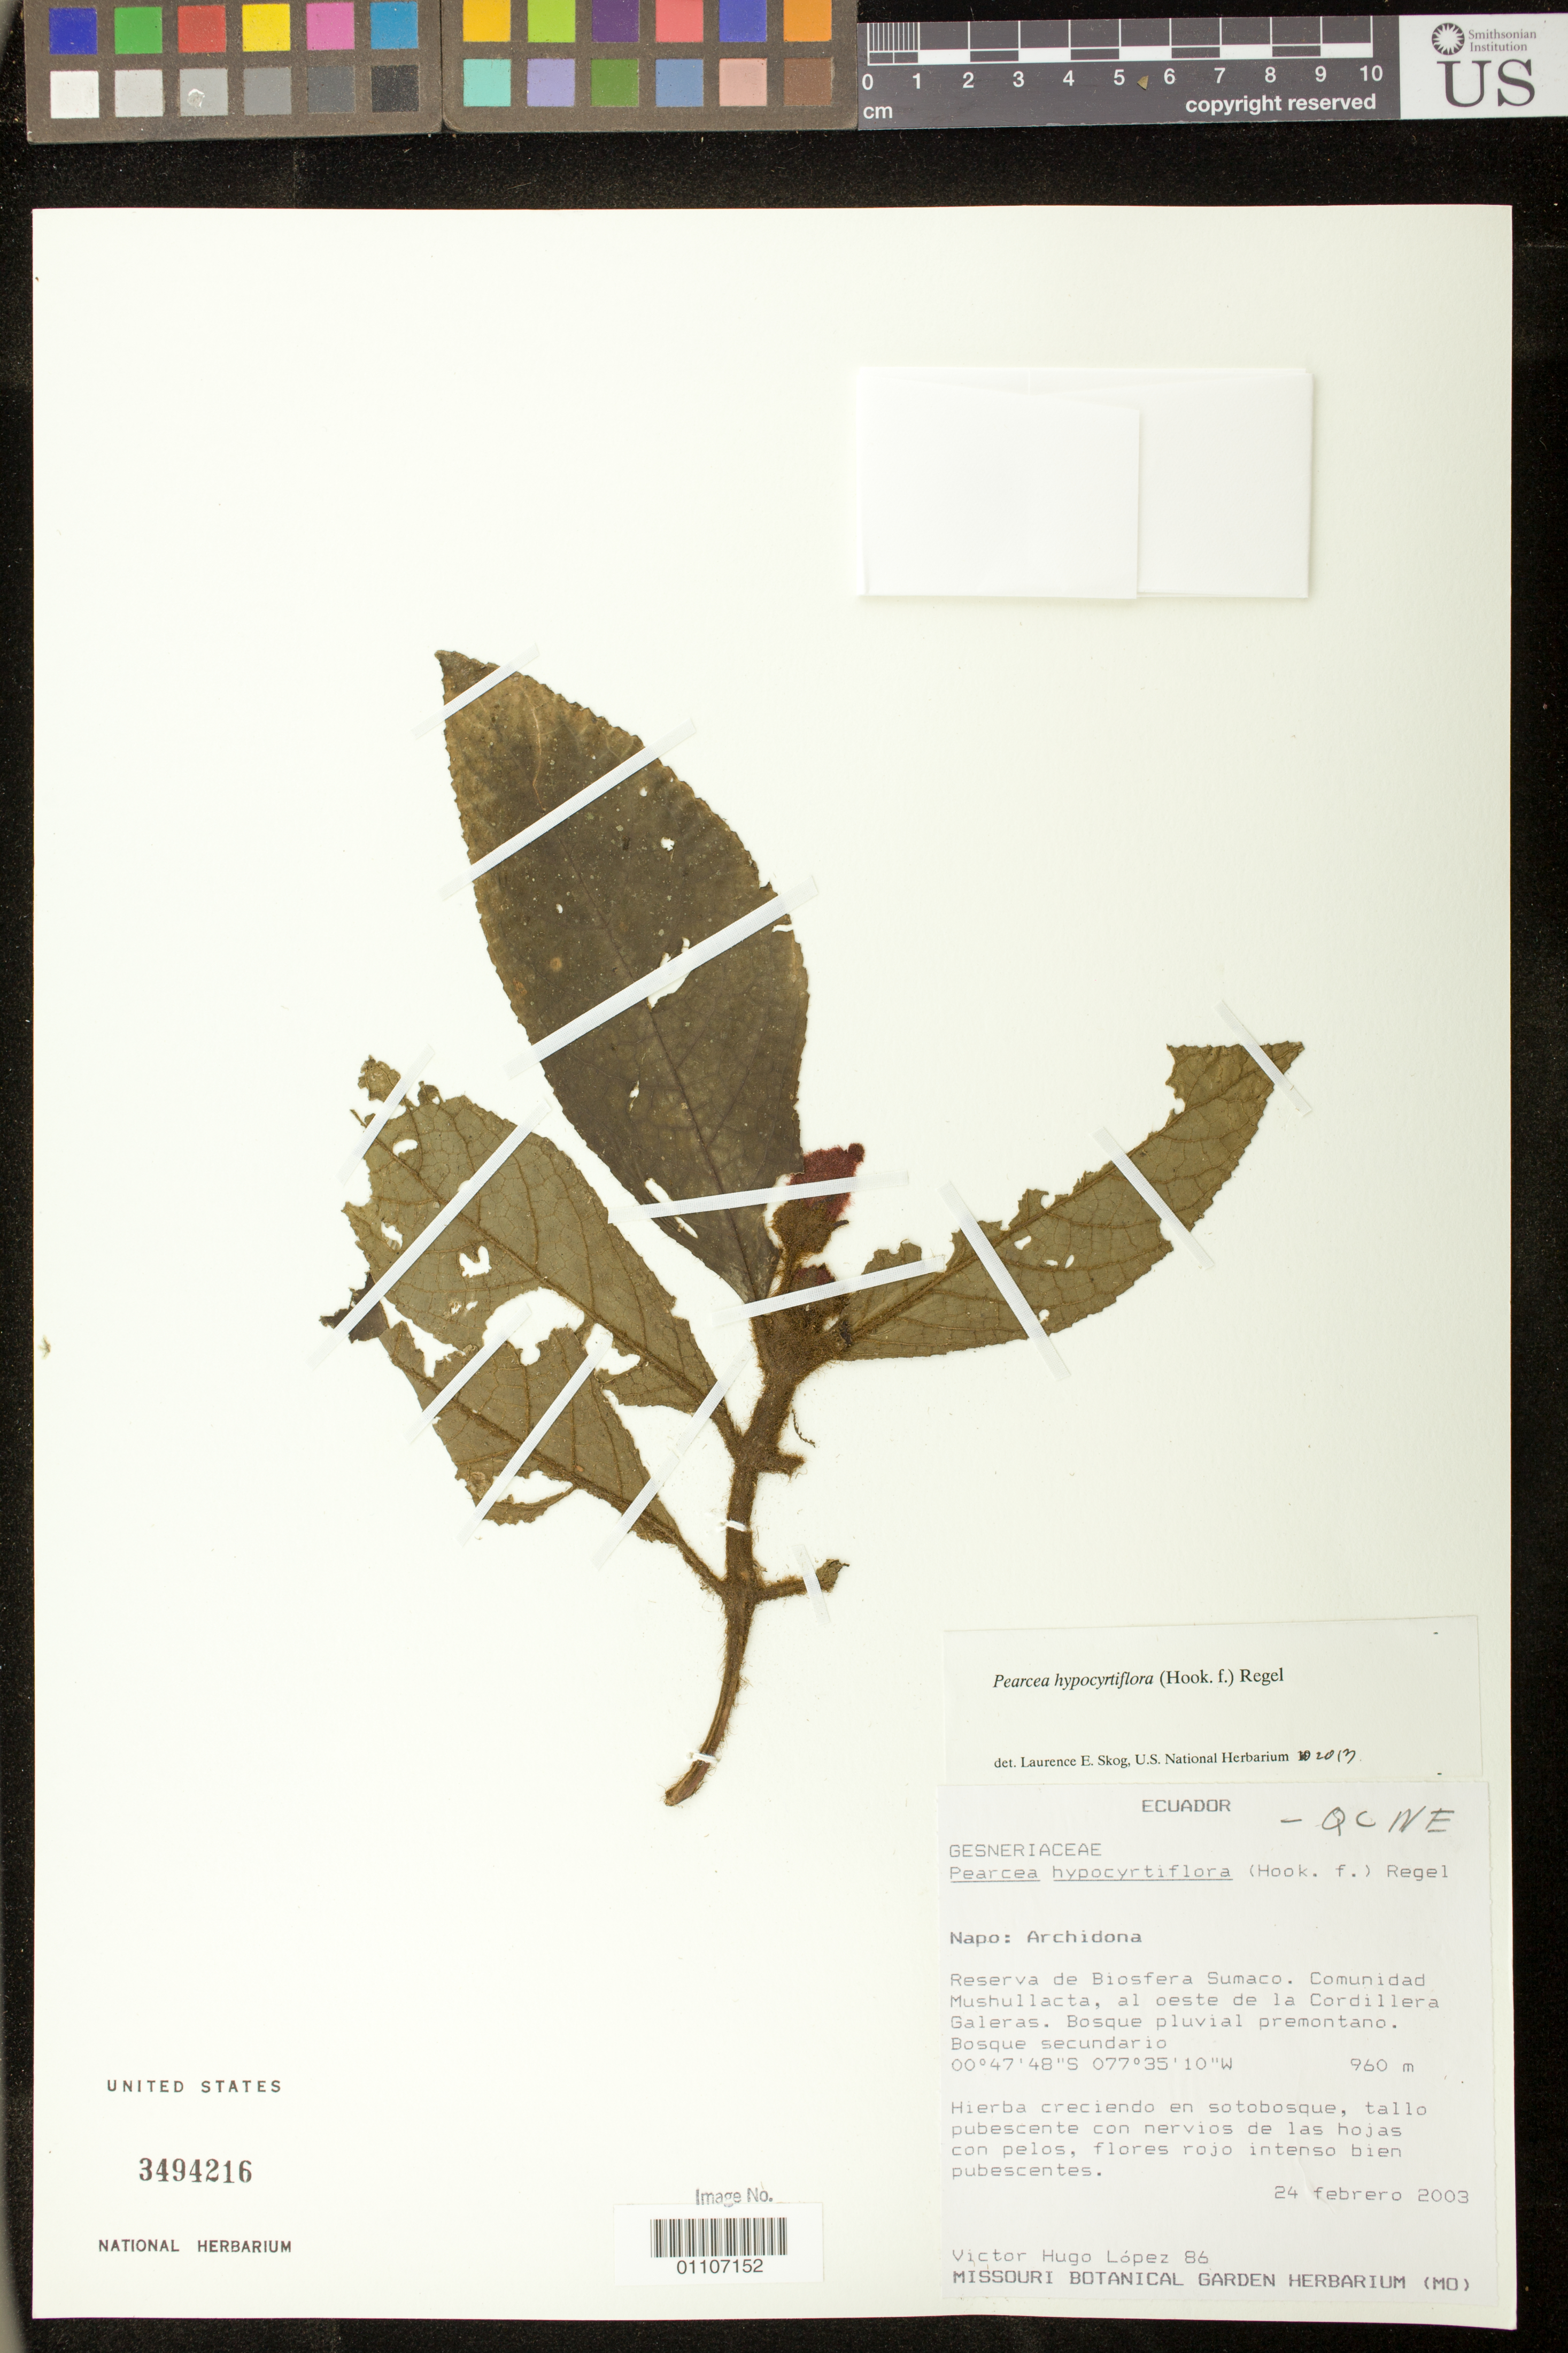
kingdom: Plantae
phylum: Tracheophyta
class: Magnoliopsida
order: Lamiales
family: Gesneriaceae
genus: Pearcea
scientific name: Pearcea hypocyrtiflora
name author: (Hook. f.) Regel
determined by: Skog, Laurence E.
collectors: V. López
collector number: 86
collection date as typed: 24 Feb 2003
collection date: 2003-02-24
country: Ecuador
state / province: Napo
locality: Napo: Archidona. Reserva de Biosfera Sumaco, comunidad Mushullata, al oeste de la Cordillera Galeras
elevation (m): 960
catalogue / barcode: US 3494216